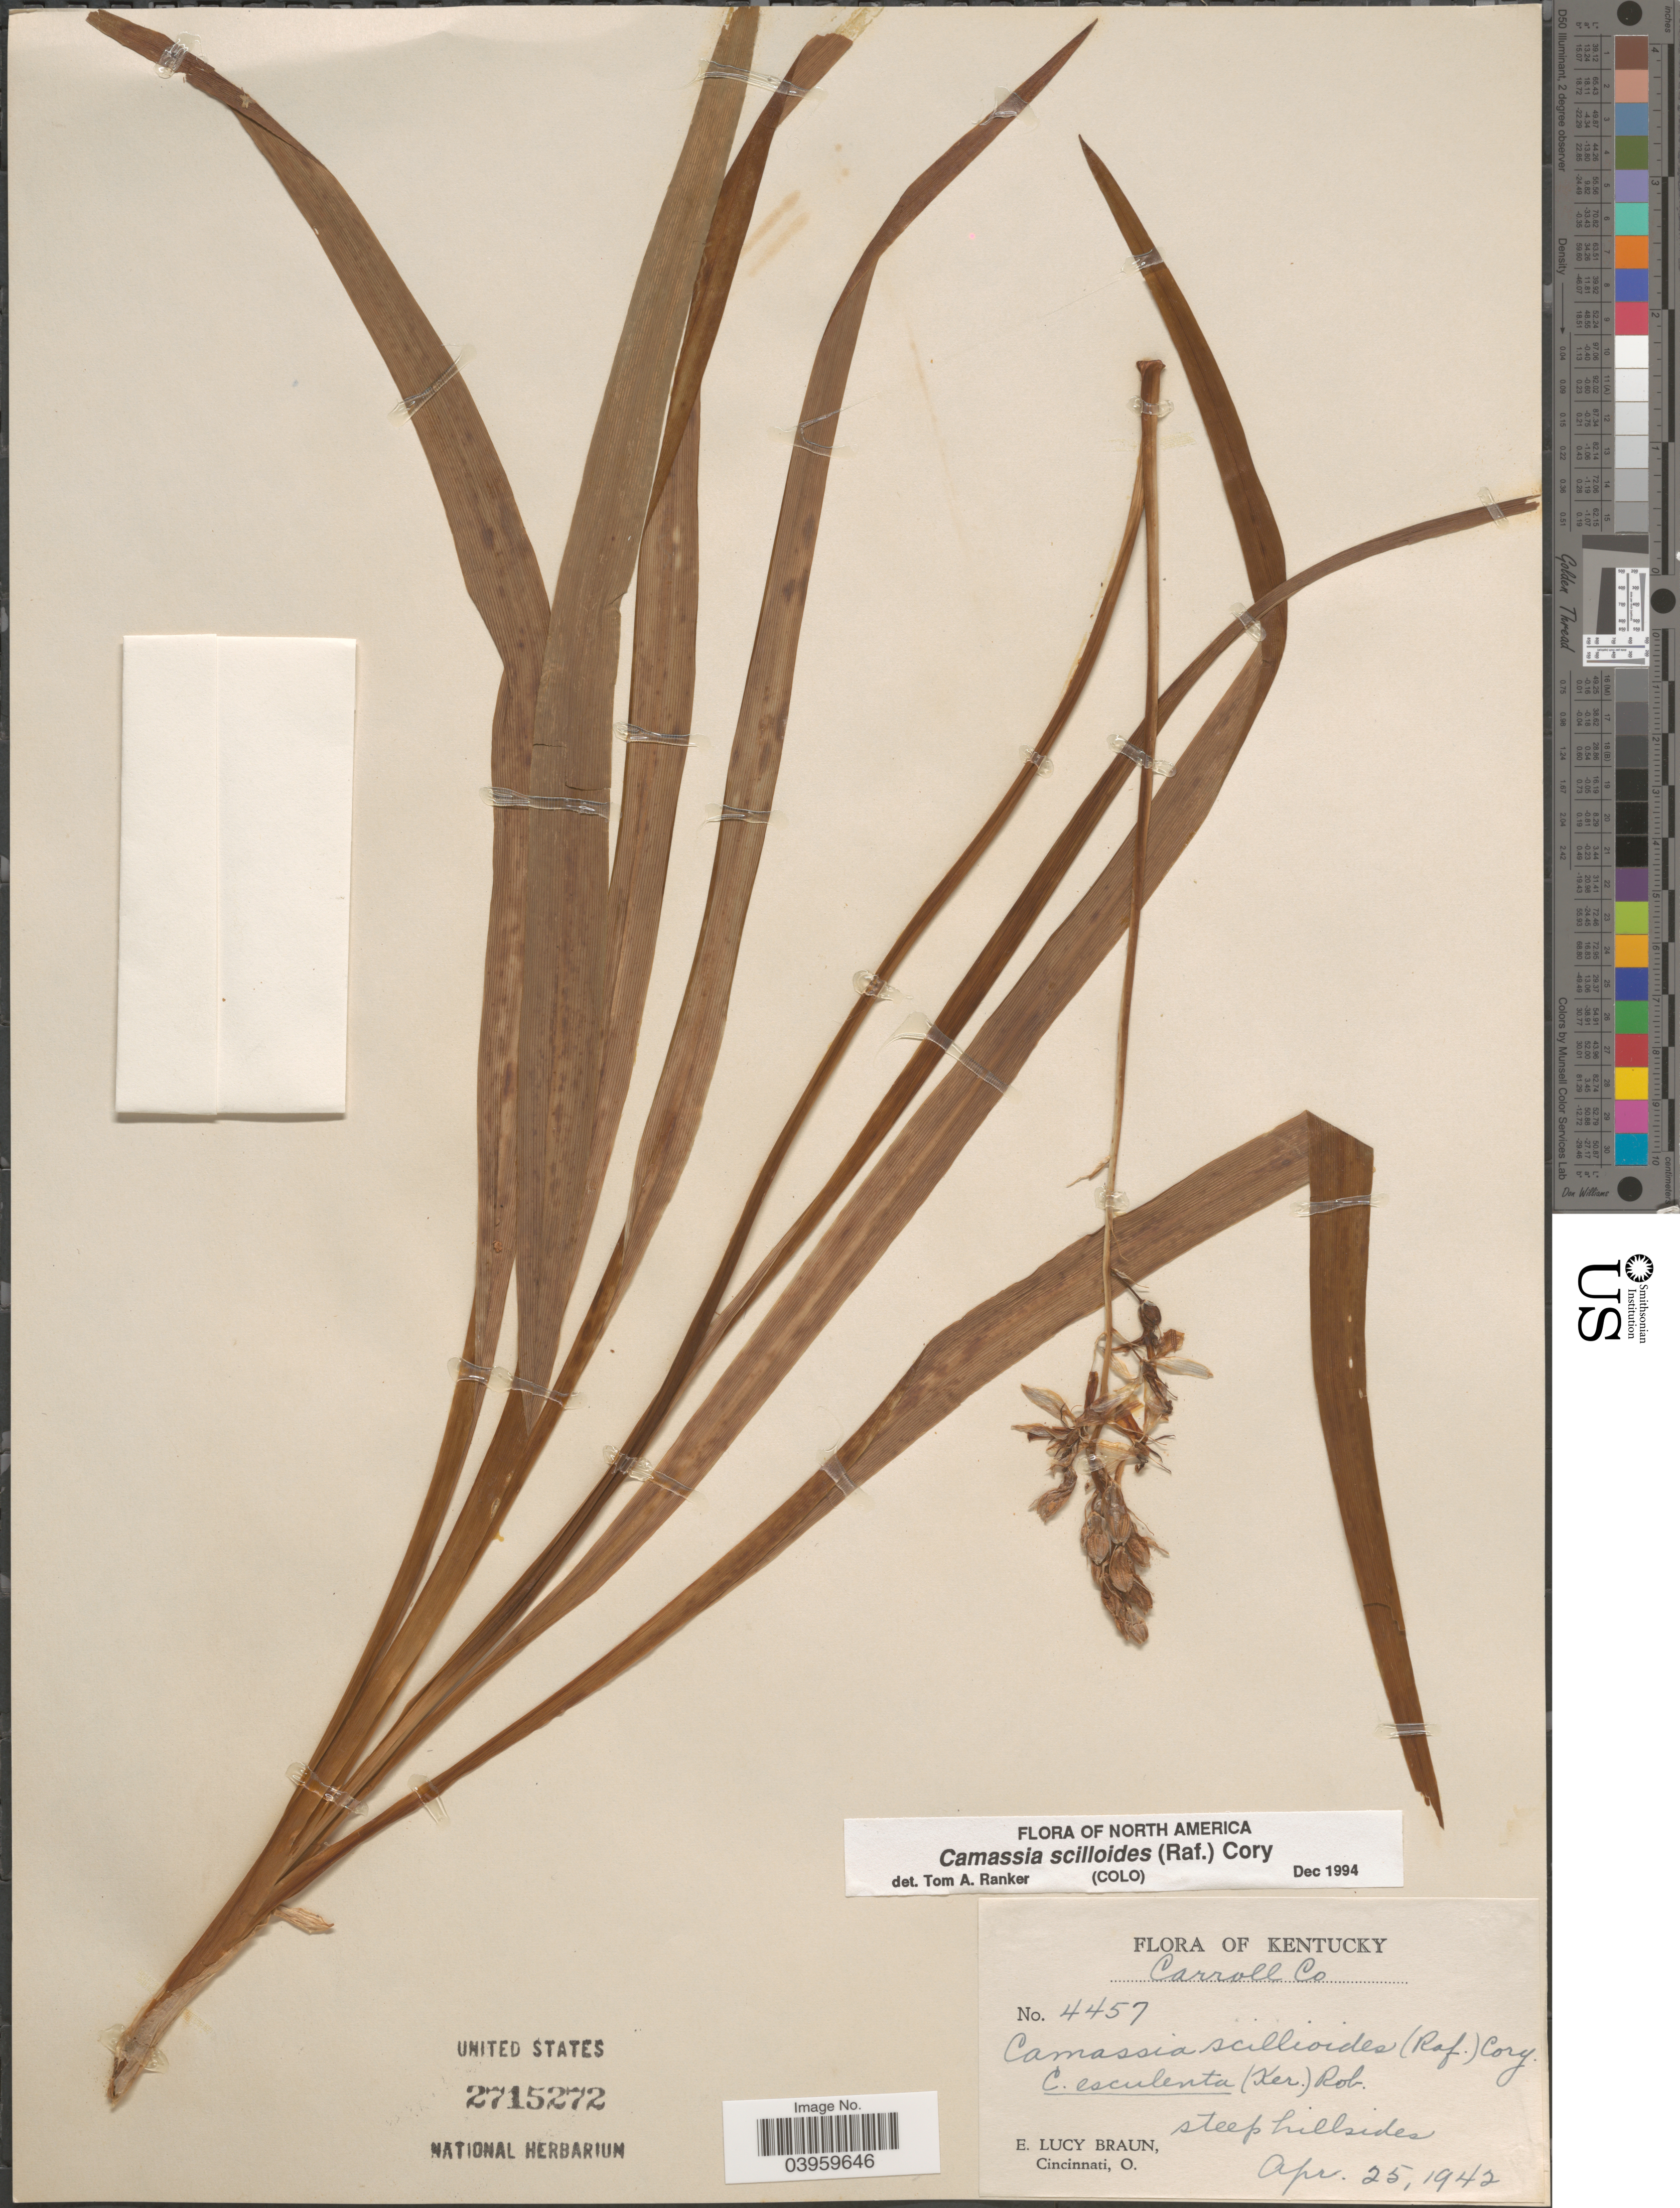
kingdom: Plantae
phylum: Tracheophyta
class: Liliopsida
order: Asparagales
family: Asparagaceae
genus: Camassia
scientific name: Camassia scilloides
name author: (Raf.) Cory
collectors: E. L. Braun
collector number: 4457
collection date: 1942-04-25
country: United States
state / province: Kentucky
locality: Carroll Co.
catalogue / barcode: US 2715272